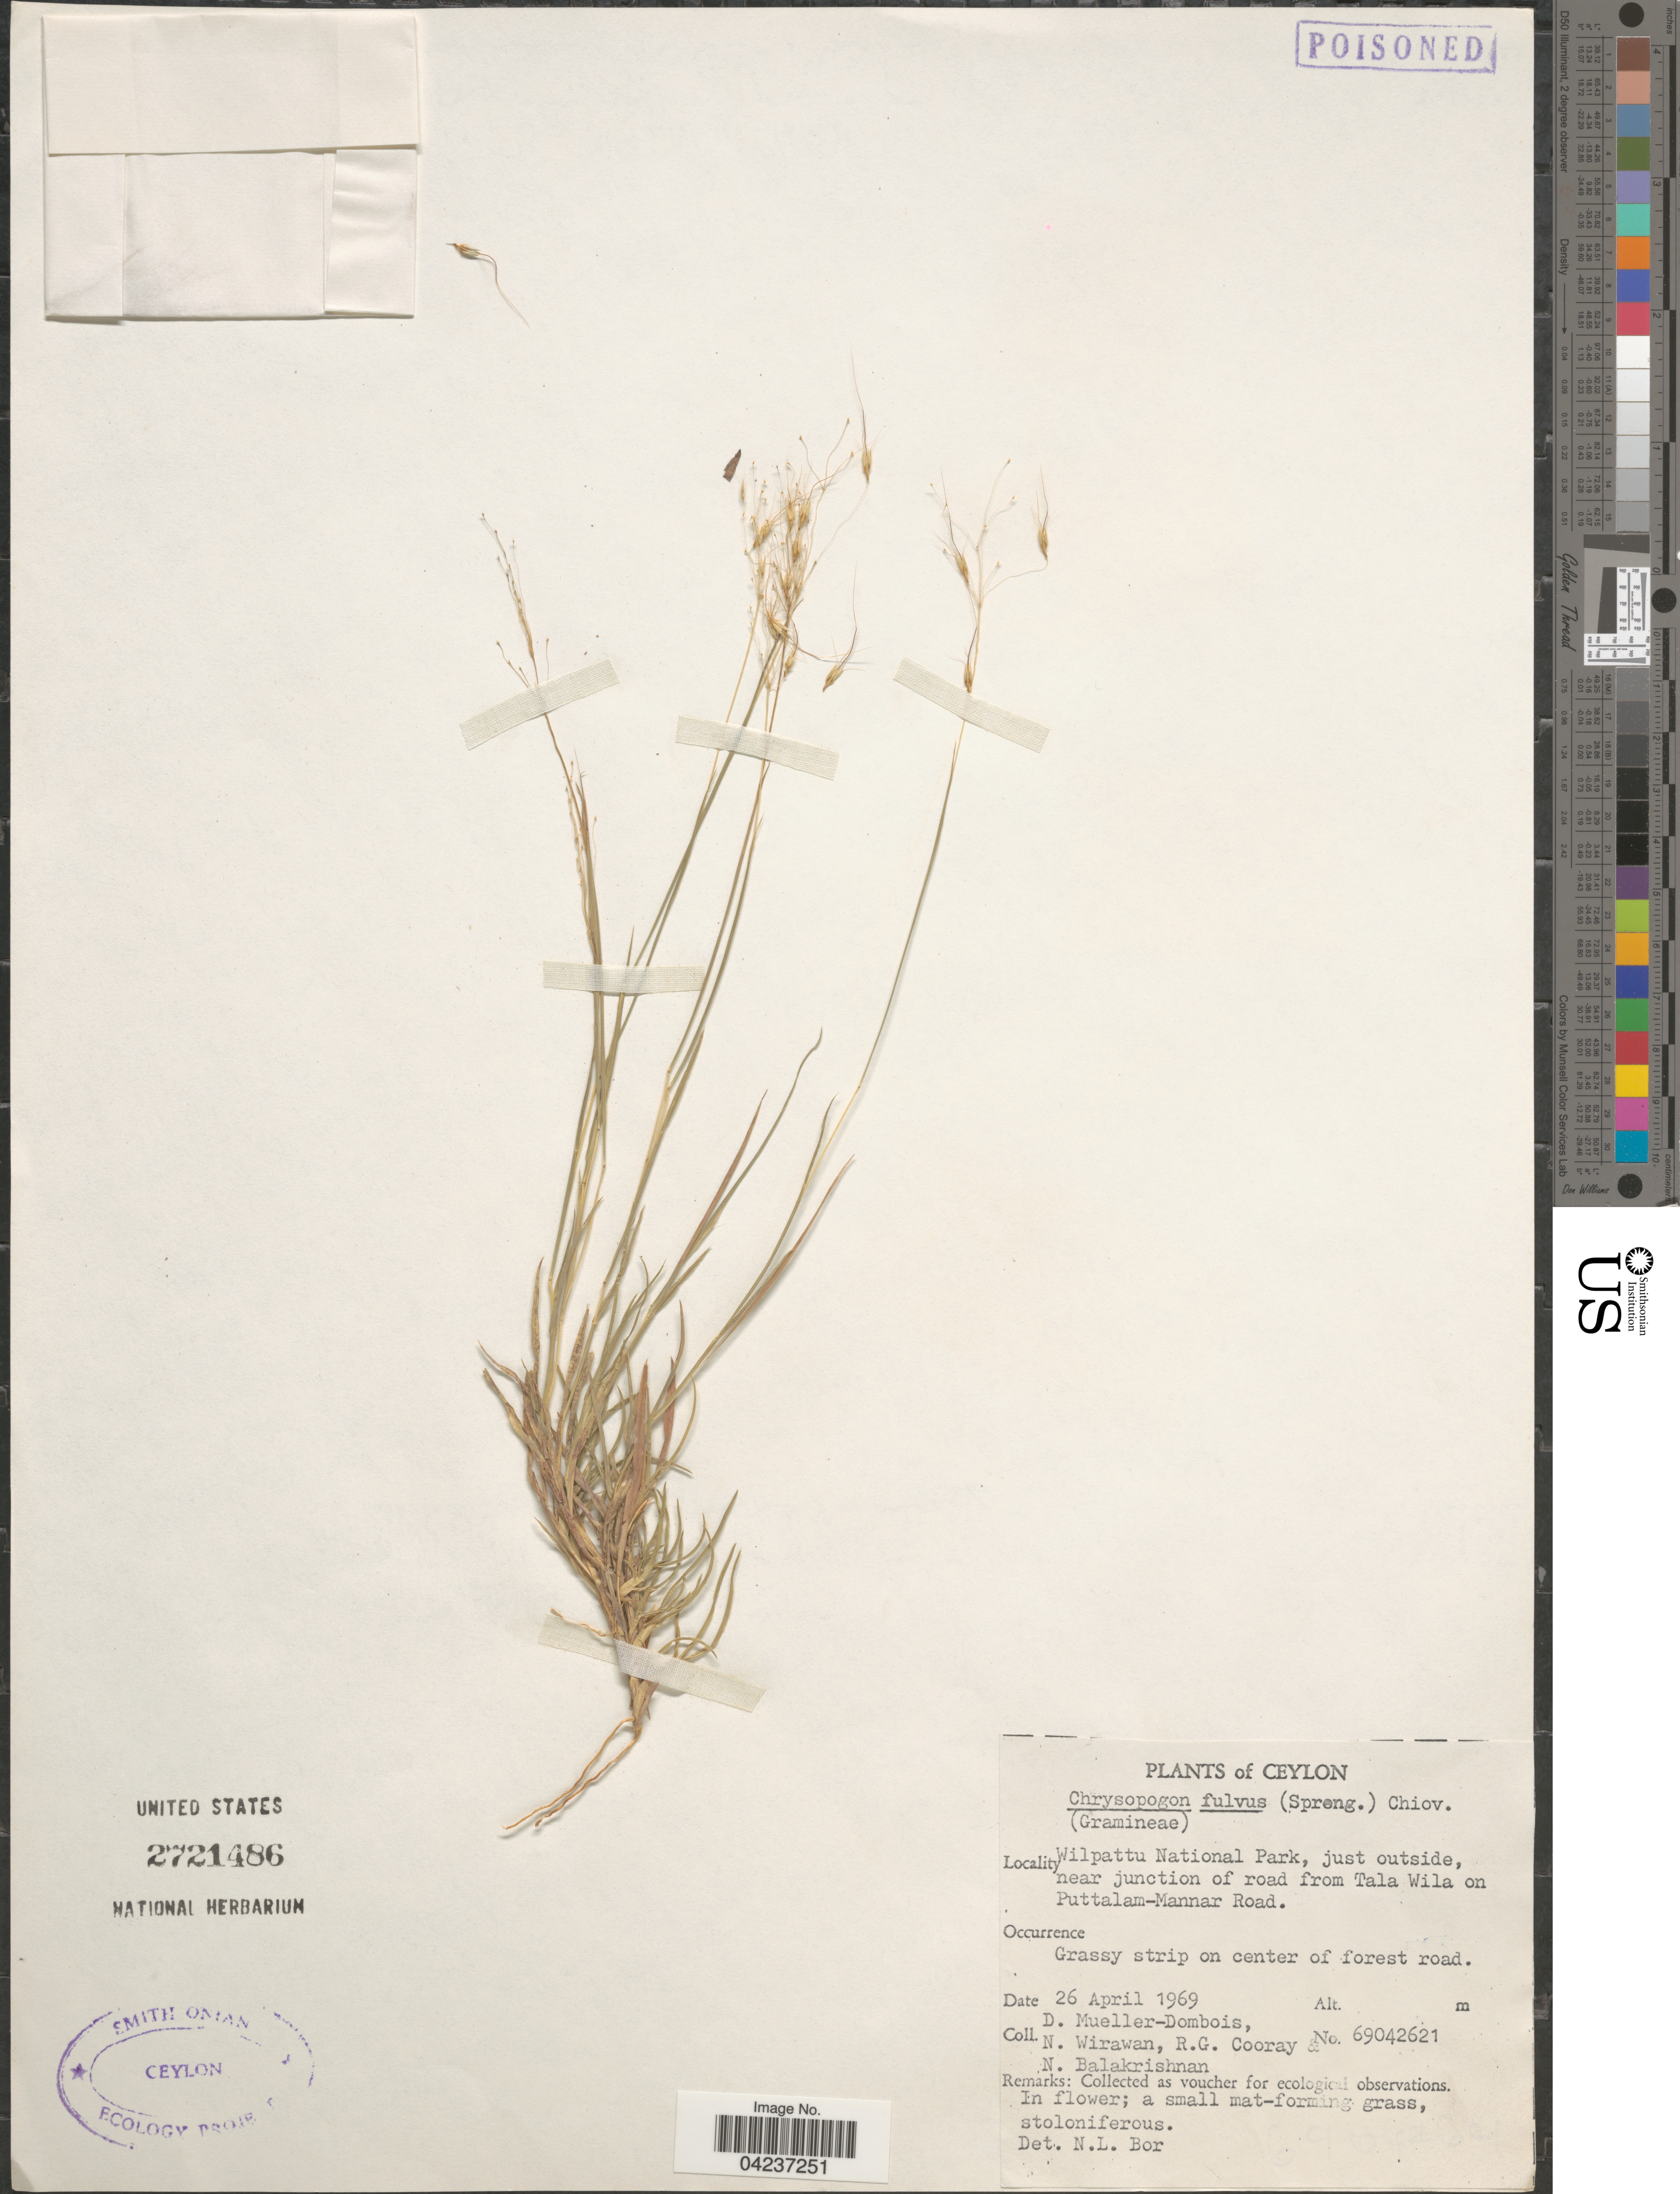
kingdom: Plantae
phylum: Tracheophyta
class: Liliopsida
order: Poales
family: Poaceae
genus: Chrysopogon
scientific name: Chrysopogon gryllus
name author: (L.) Trin.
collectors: D. Mueller-Dombois, N. Wirawan, R. Cooray & N. Balakrishnan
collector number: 69042621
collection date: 1969-04-26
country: Sri Lanka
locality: Ceylon. WIlpattu National Park, just outside, near junction of road from Tala Wila on Puttalam-Mannar Road. Grassy strip on center of forest road.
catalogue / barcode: US 2721486